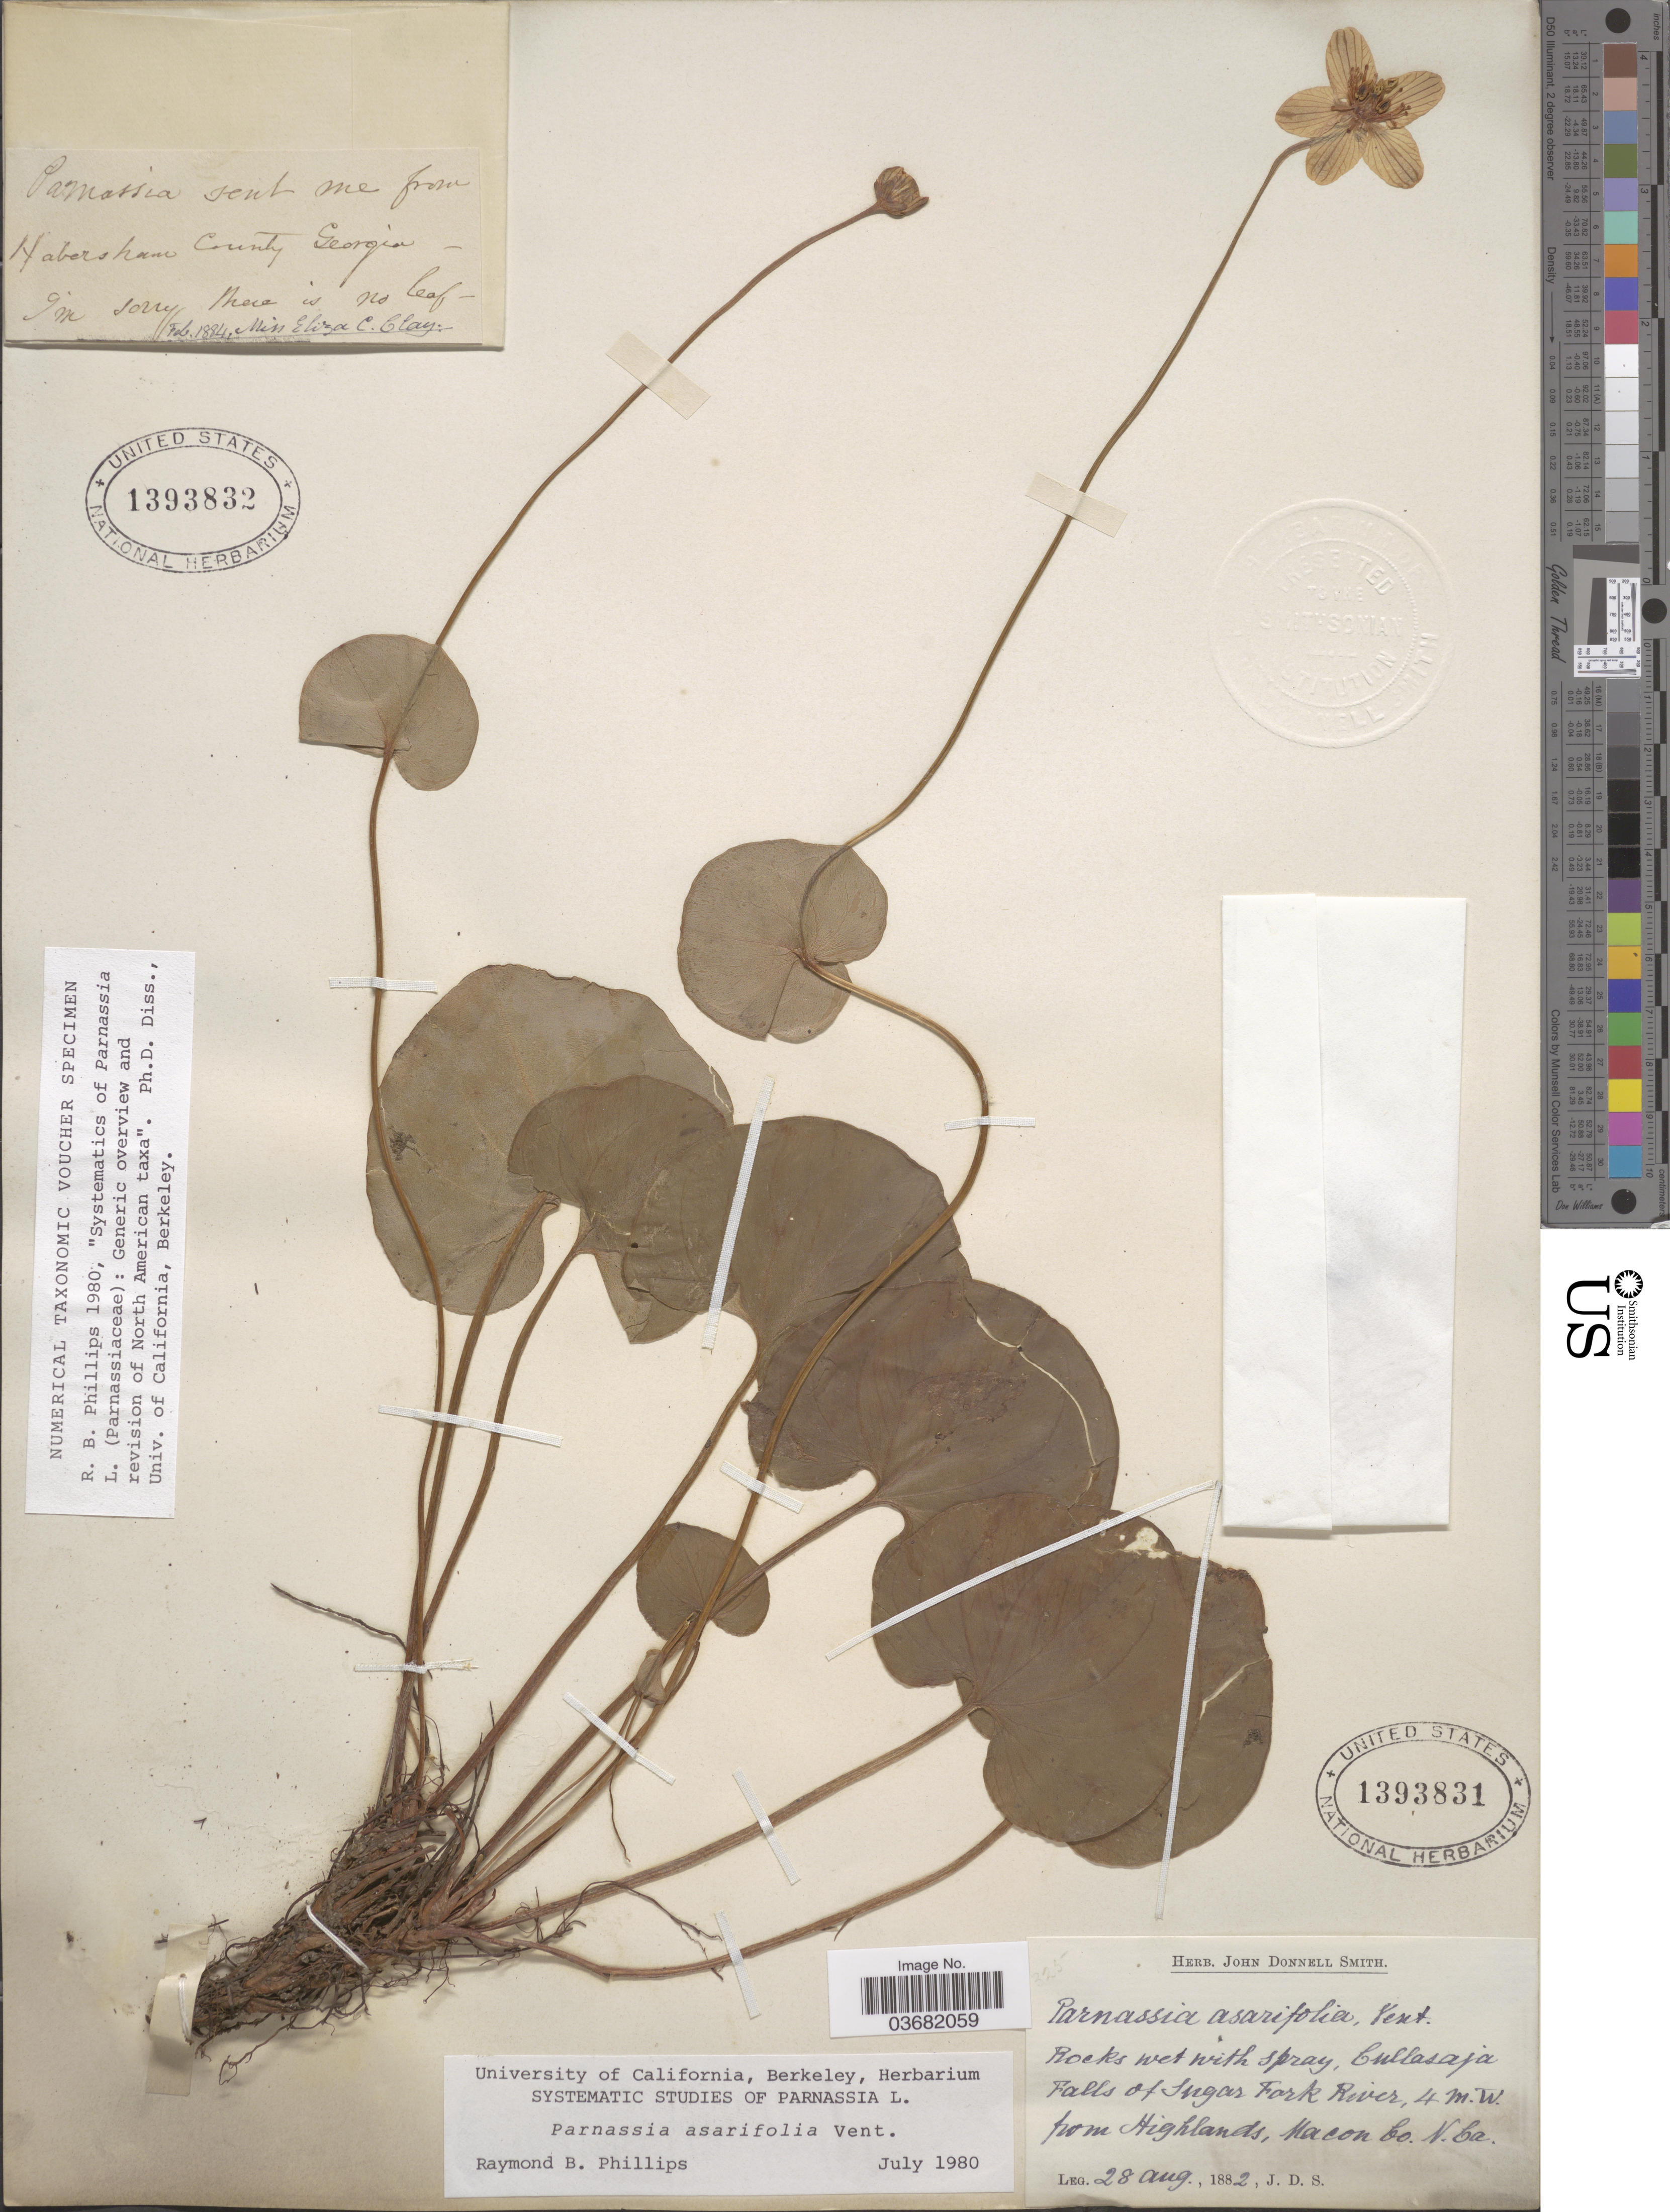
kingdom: Plantae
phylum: Tracheophyta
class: Magnoliopsida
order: Celastrales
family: Parnassiaceae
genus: Parnassia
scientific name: Parnassia asarifolia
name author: Vent.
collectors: E. Clay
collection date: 1884-02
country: United States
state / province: Georgia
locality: Habersham County.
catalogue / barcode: US 1393832